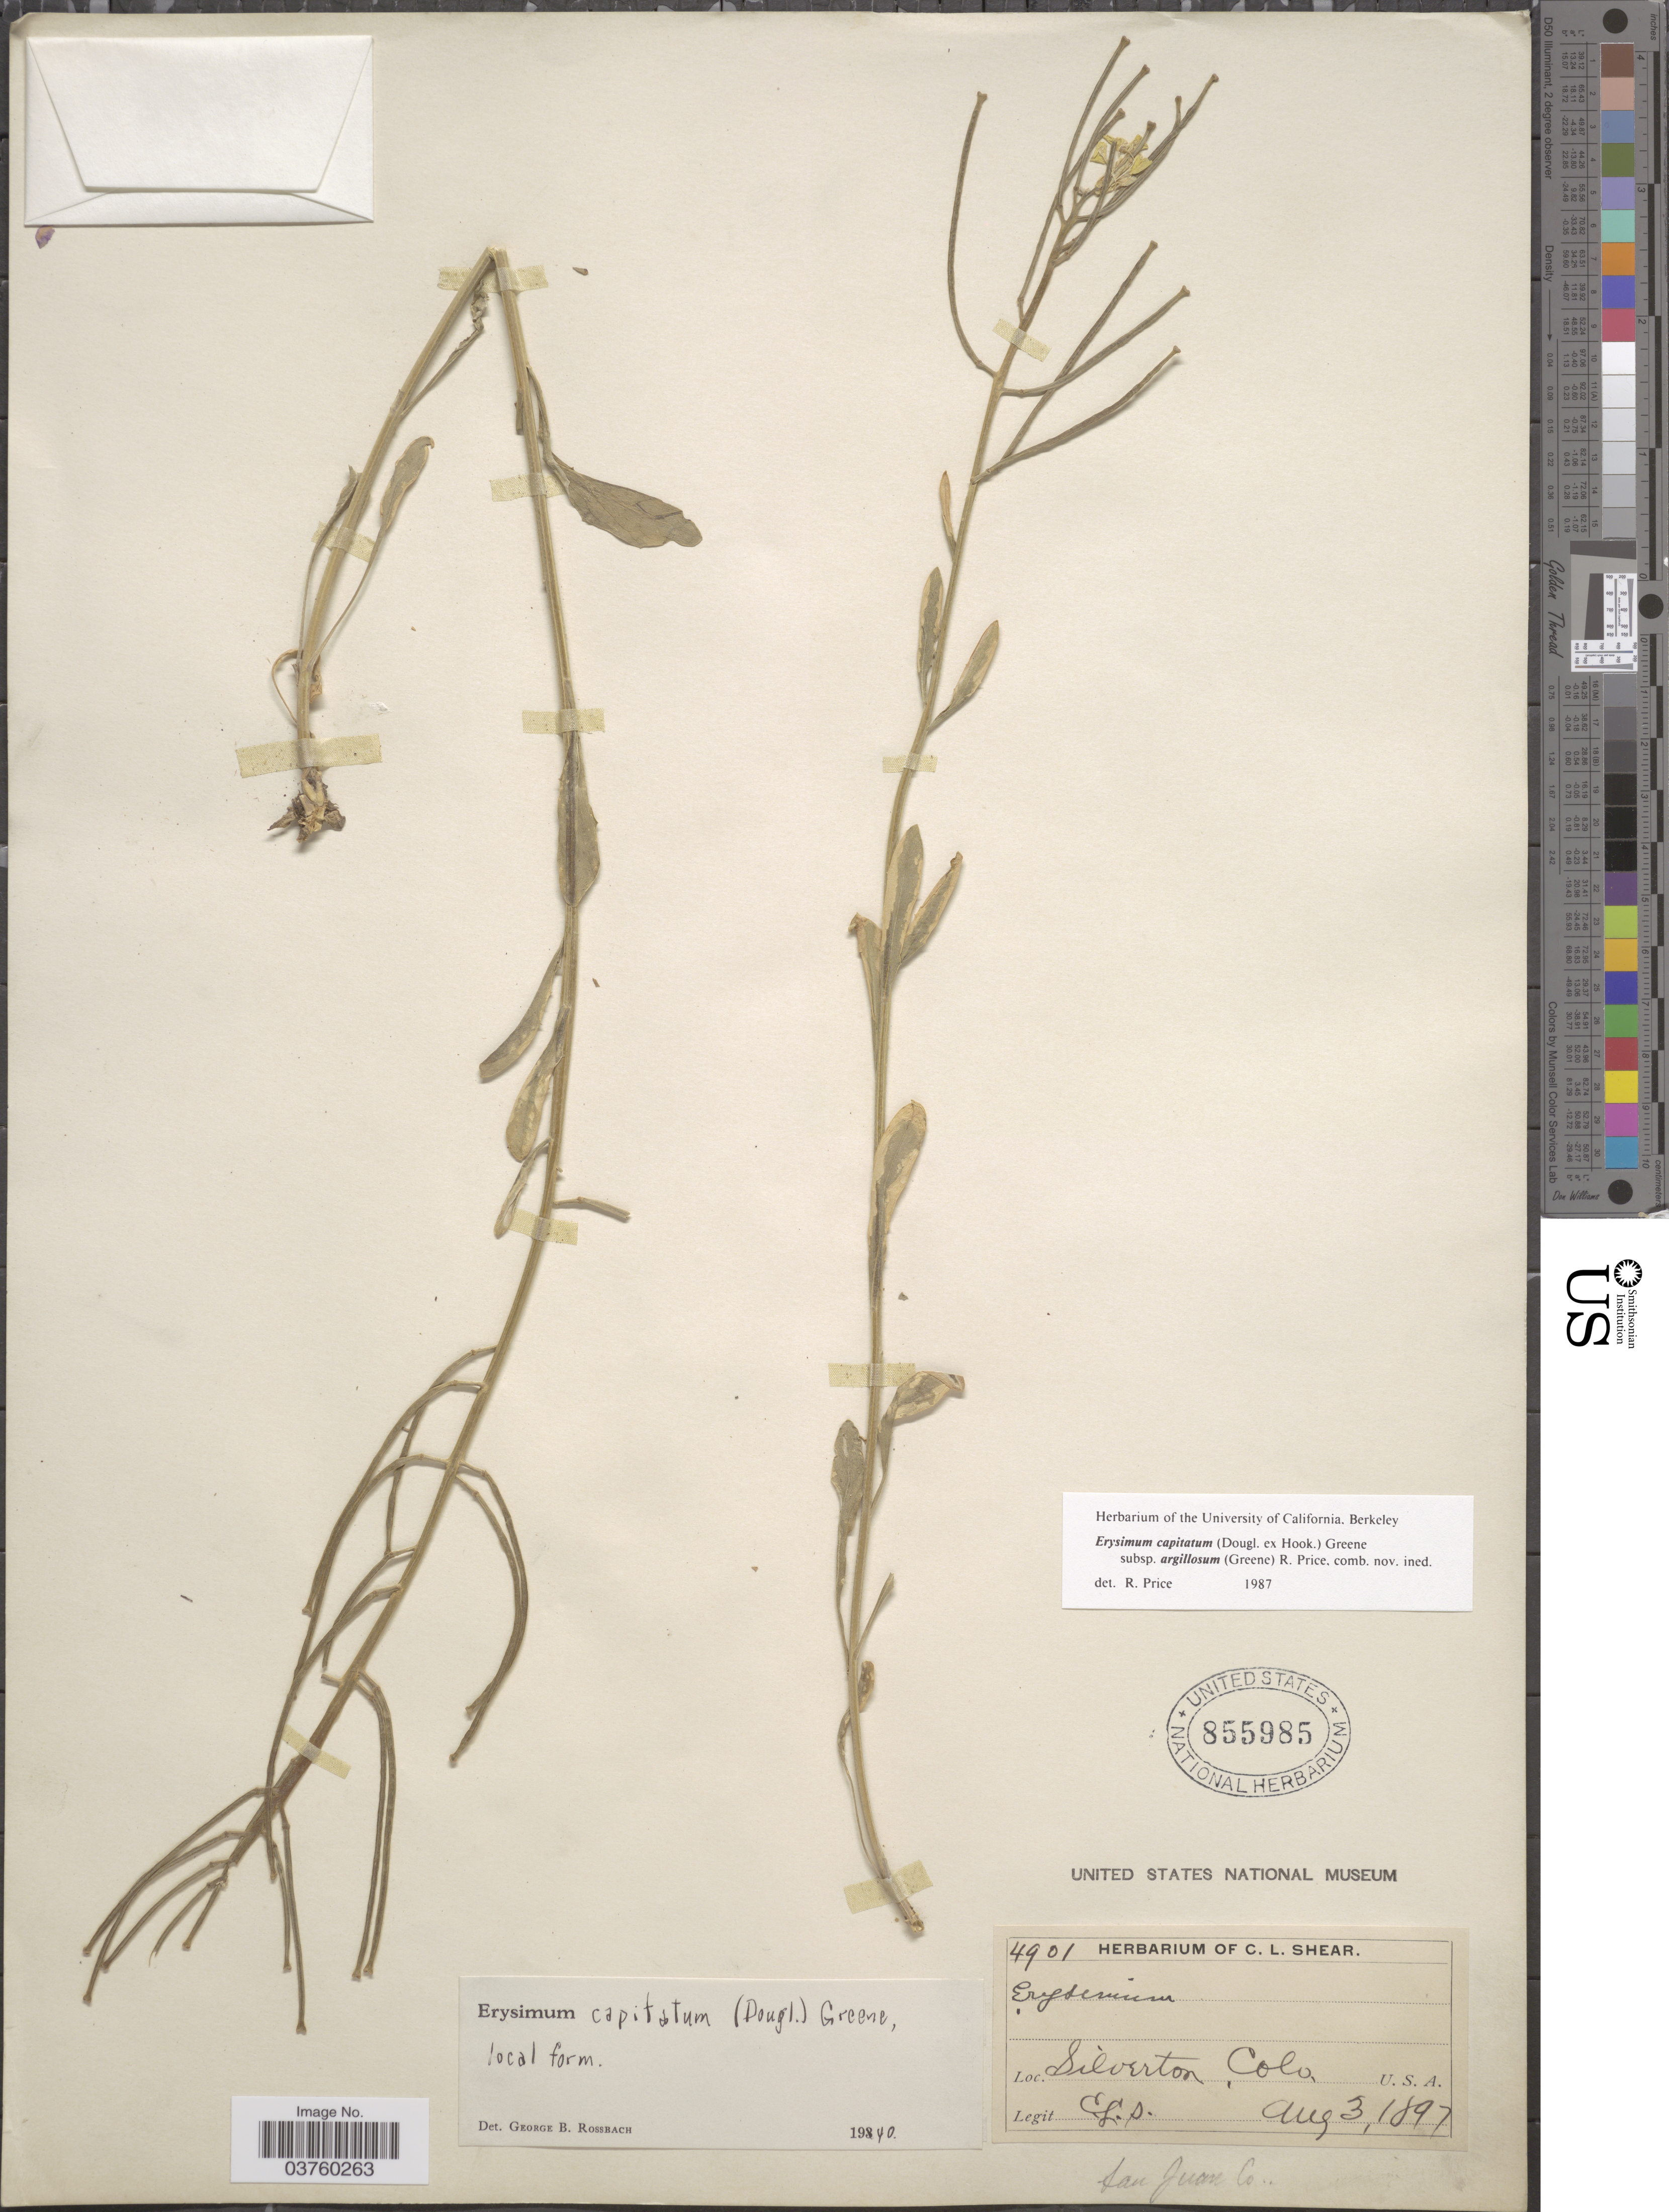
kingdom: Plantae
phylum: Tracheophyta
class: Magnoliopsida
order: Brassicales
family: Brassicaceae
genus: Erysimum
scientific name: Erysimum capitatum var. argillosum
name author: (Greene) R.J. Davis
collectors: C. L. Shear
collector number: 4901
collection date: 1897-08-03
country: United States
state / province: Colorado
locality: Silverton. San Juan Co.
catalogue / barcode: US 855985